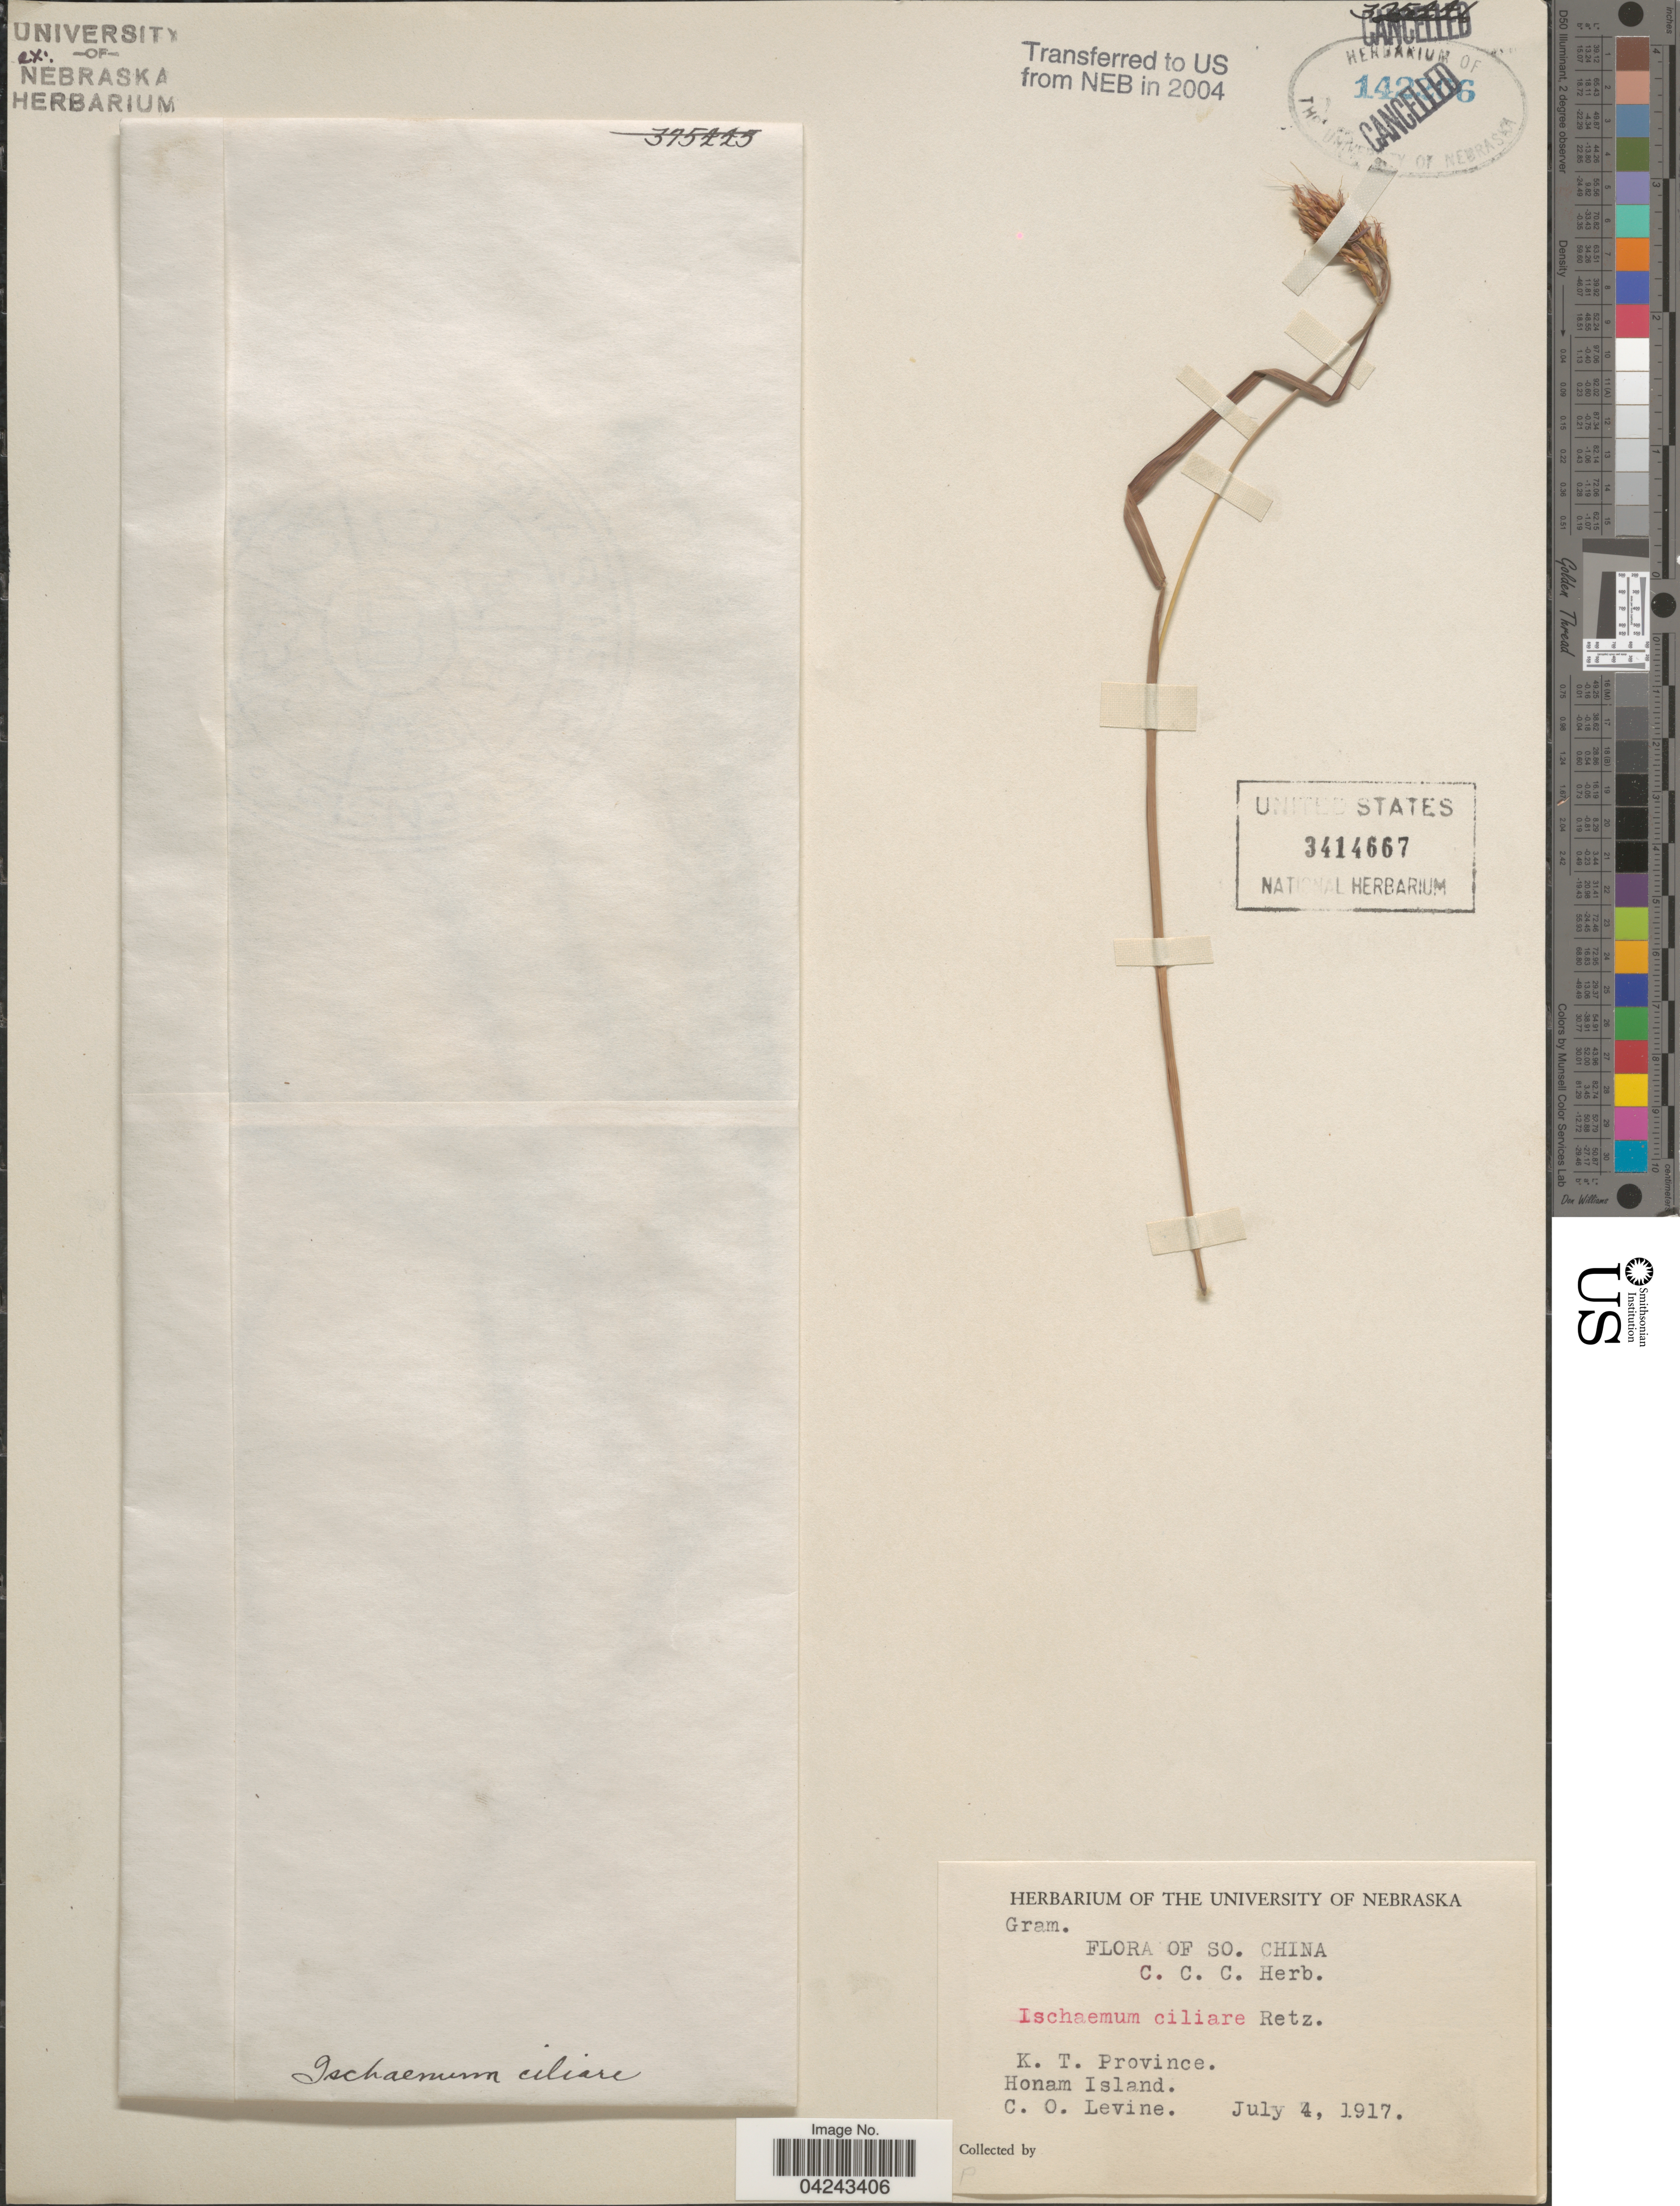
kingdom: Plantae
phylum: Tracheophyta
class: Liliopsida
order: Poales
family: Poaceae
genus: Ischaemum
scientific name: Ischaemum ciliare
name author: Retz.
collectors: C. O. Levine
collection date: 1917-07-04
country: China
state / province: Guangdong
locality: So. China. K. T. Province. Honam Island.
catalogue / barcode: US 3414667